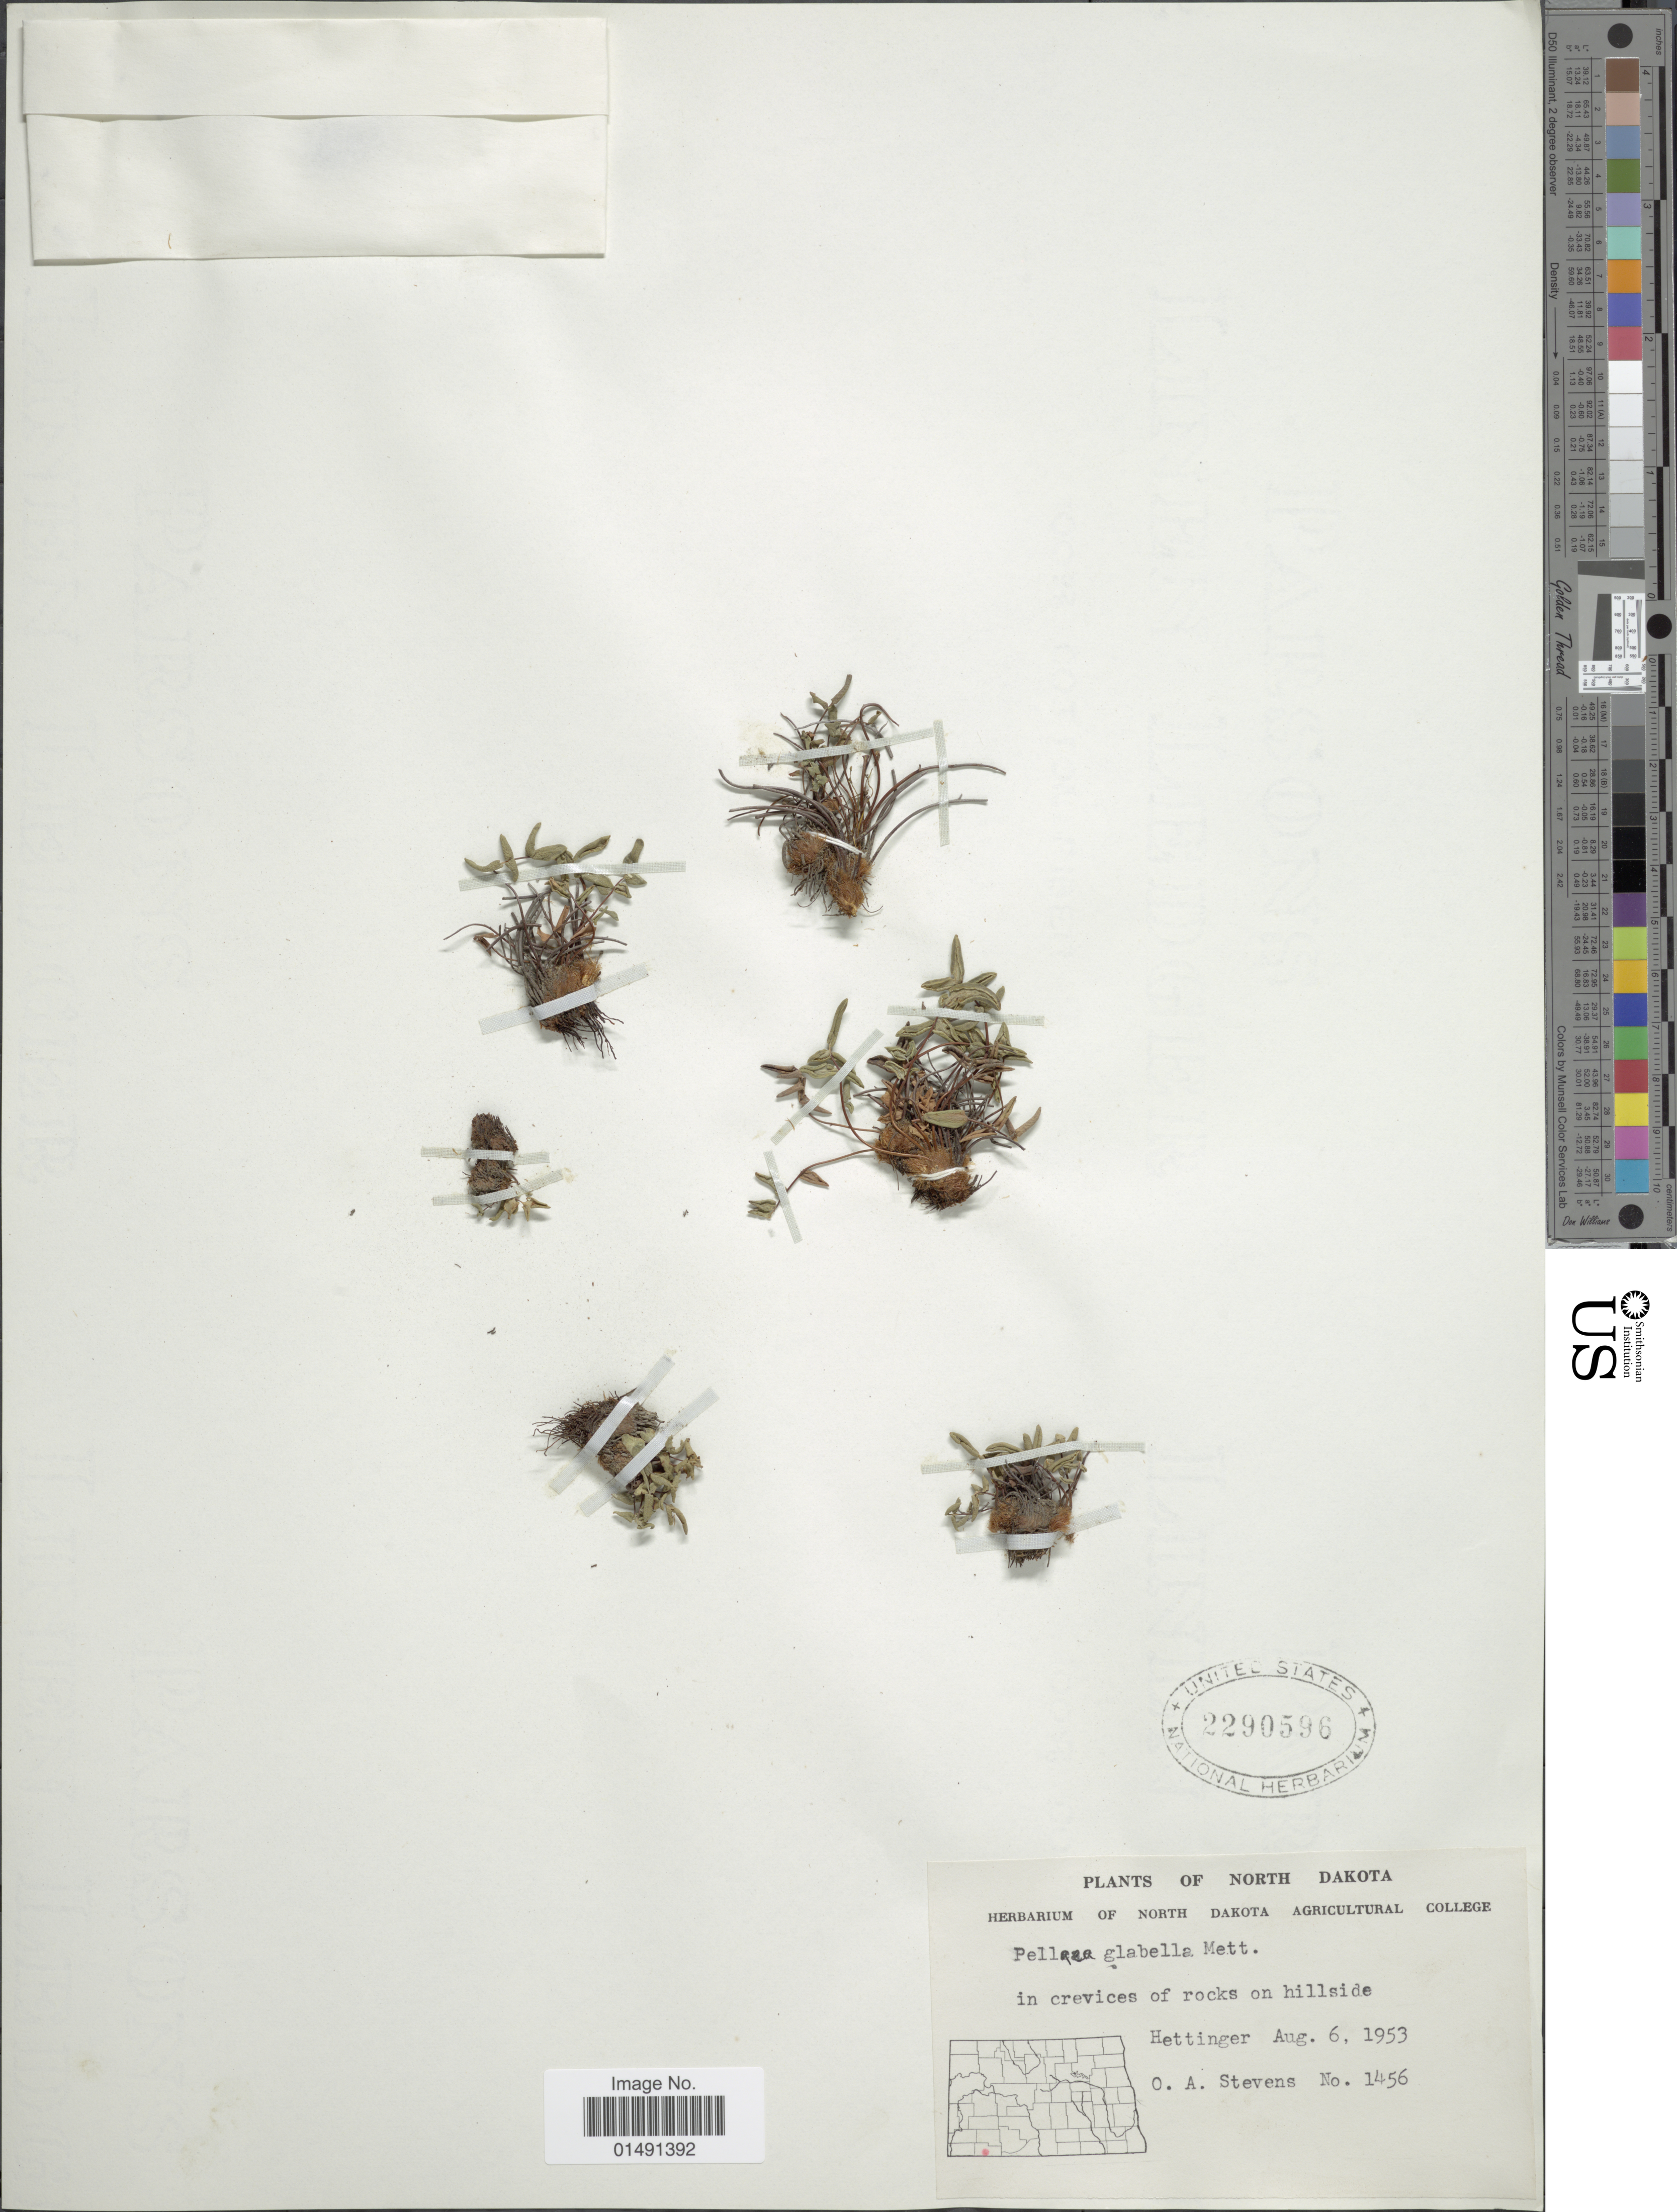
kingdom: Plantae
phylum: Tracheophyta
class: Polypodiopsida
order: Polypodiales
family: Pteridaceae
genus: Pellaea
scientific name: Pellaea glabella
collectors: O. A. Stevens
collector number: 1456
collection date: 1953-08-06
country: United States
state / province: North Dakota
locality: In crevices of rocks on hillside, Hettinger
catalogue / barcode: US 2290596